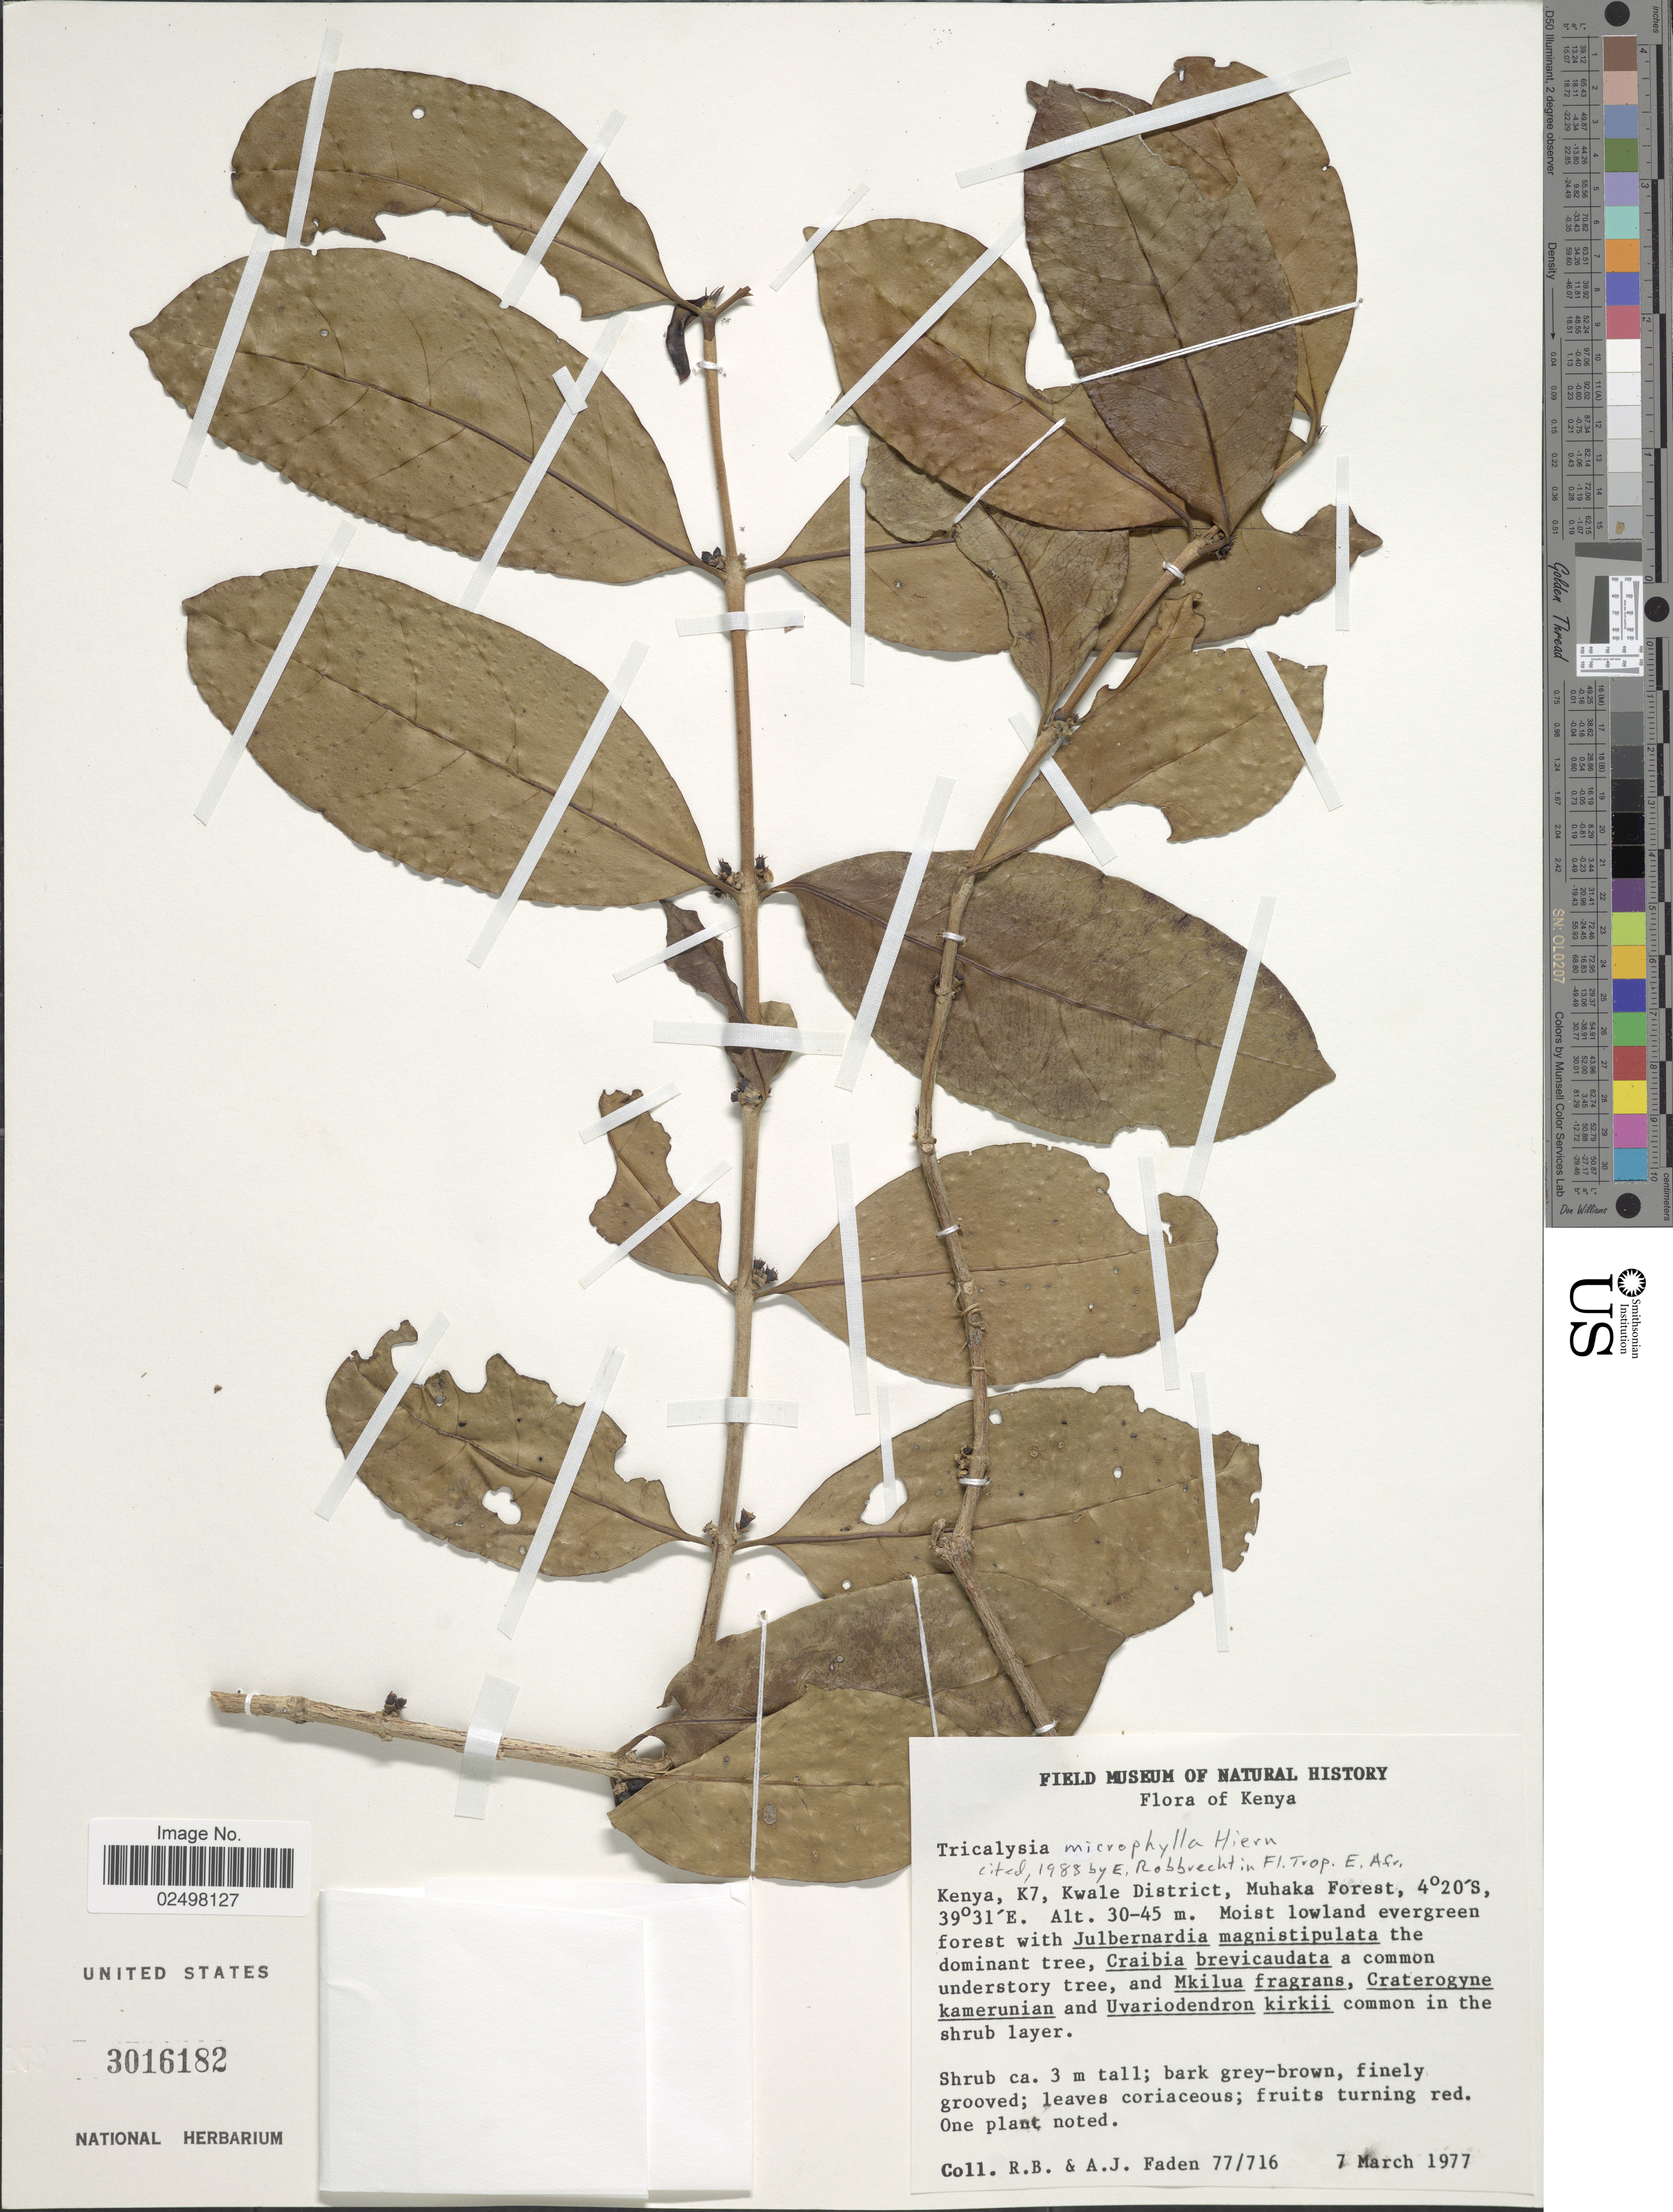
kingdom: Plantae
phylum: Tracheophyta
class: Magnoliopsida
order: Gentianales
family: Rubiaceae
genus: Tricalysia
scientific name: Tricalysia microphylla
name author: Hiern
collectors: R. B. Faden & A. J. Faden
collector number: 77/716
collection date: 1977-03-07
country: Kenya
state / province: Kwale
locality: K7, Muhaka Forest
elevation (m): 30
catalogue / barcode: US 3016182